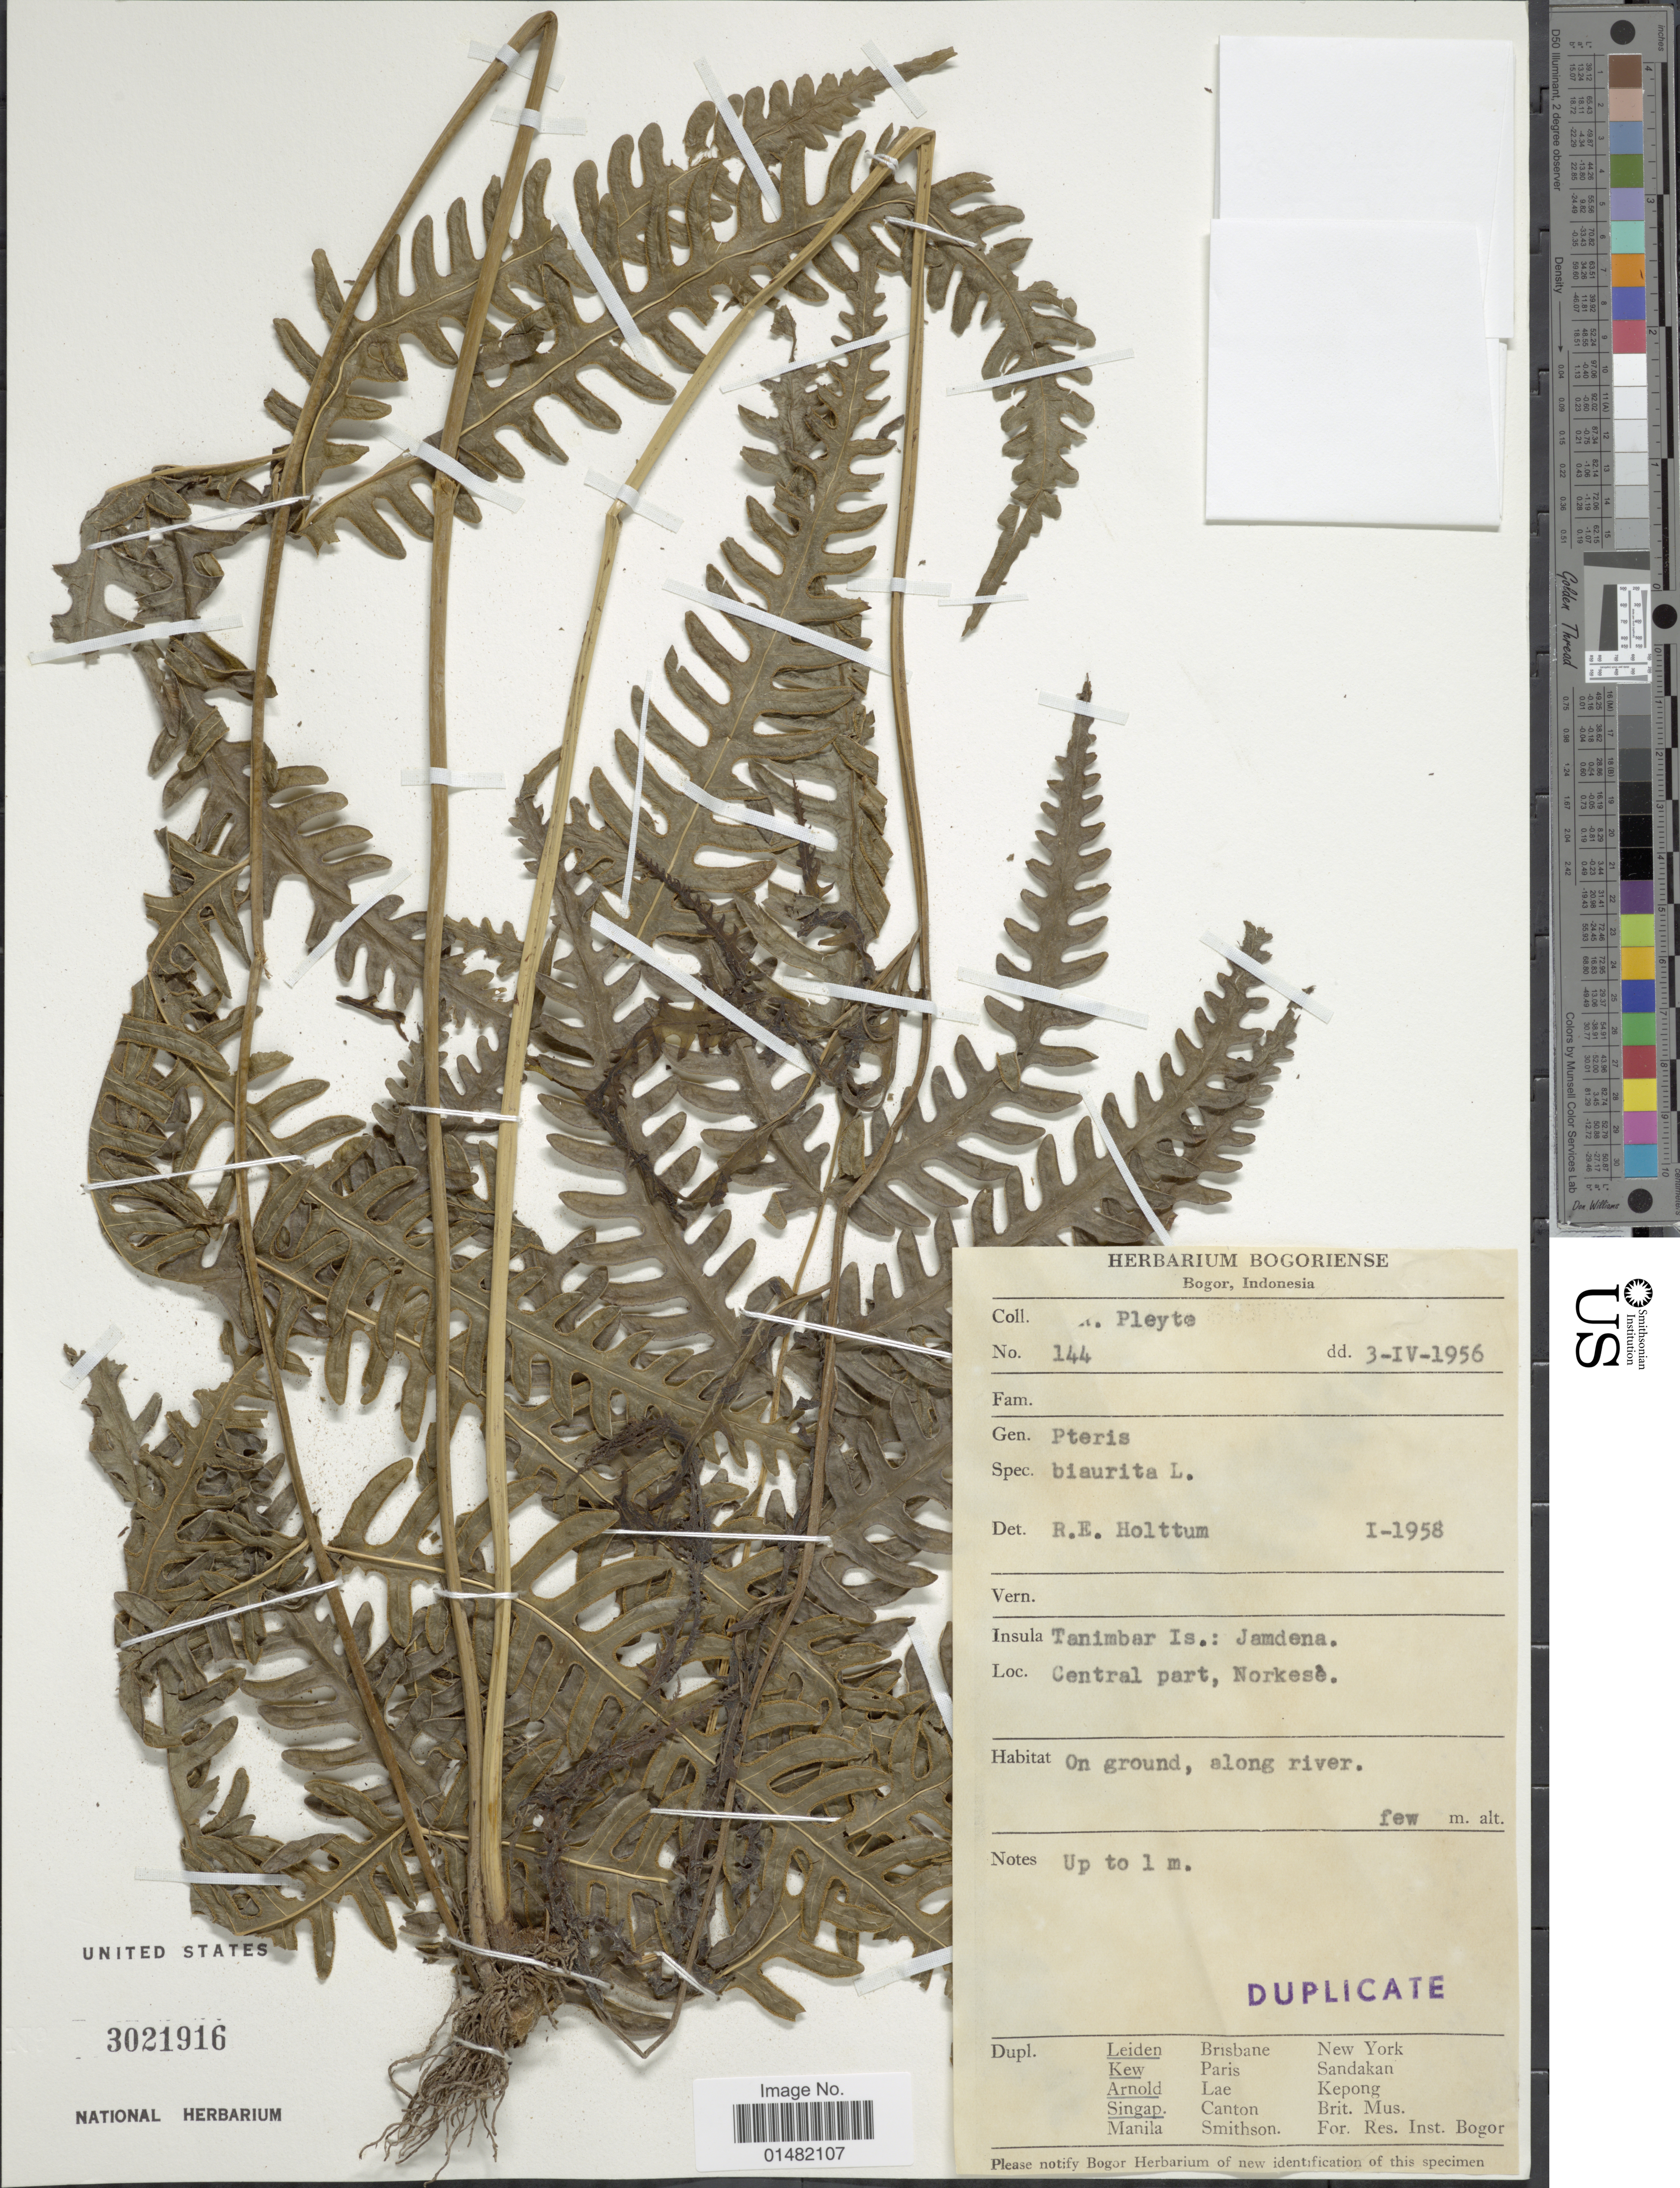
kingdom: Plantae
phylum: Tracheophyta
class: Polypodiopsida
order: Polypodiales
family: Pteridaceae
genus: Pteris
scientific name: Pteris sp.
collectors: D. Pleyte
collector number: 144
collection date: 1956-04-03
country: Indonesia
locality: Insula Tanimbar Is.: Jamdena, Central part, Norkesé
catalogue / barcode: US 3021916